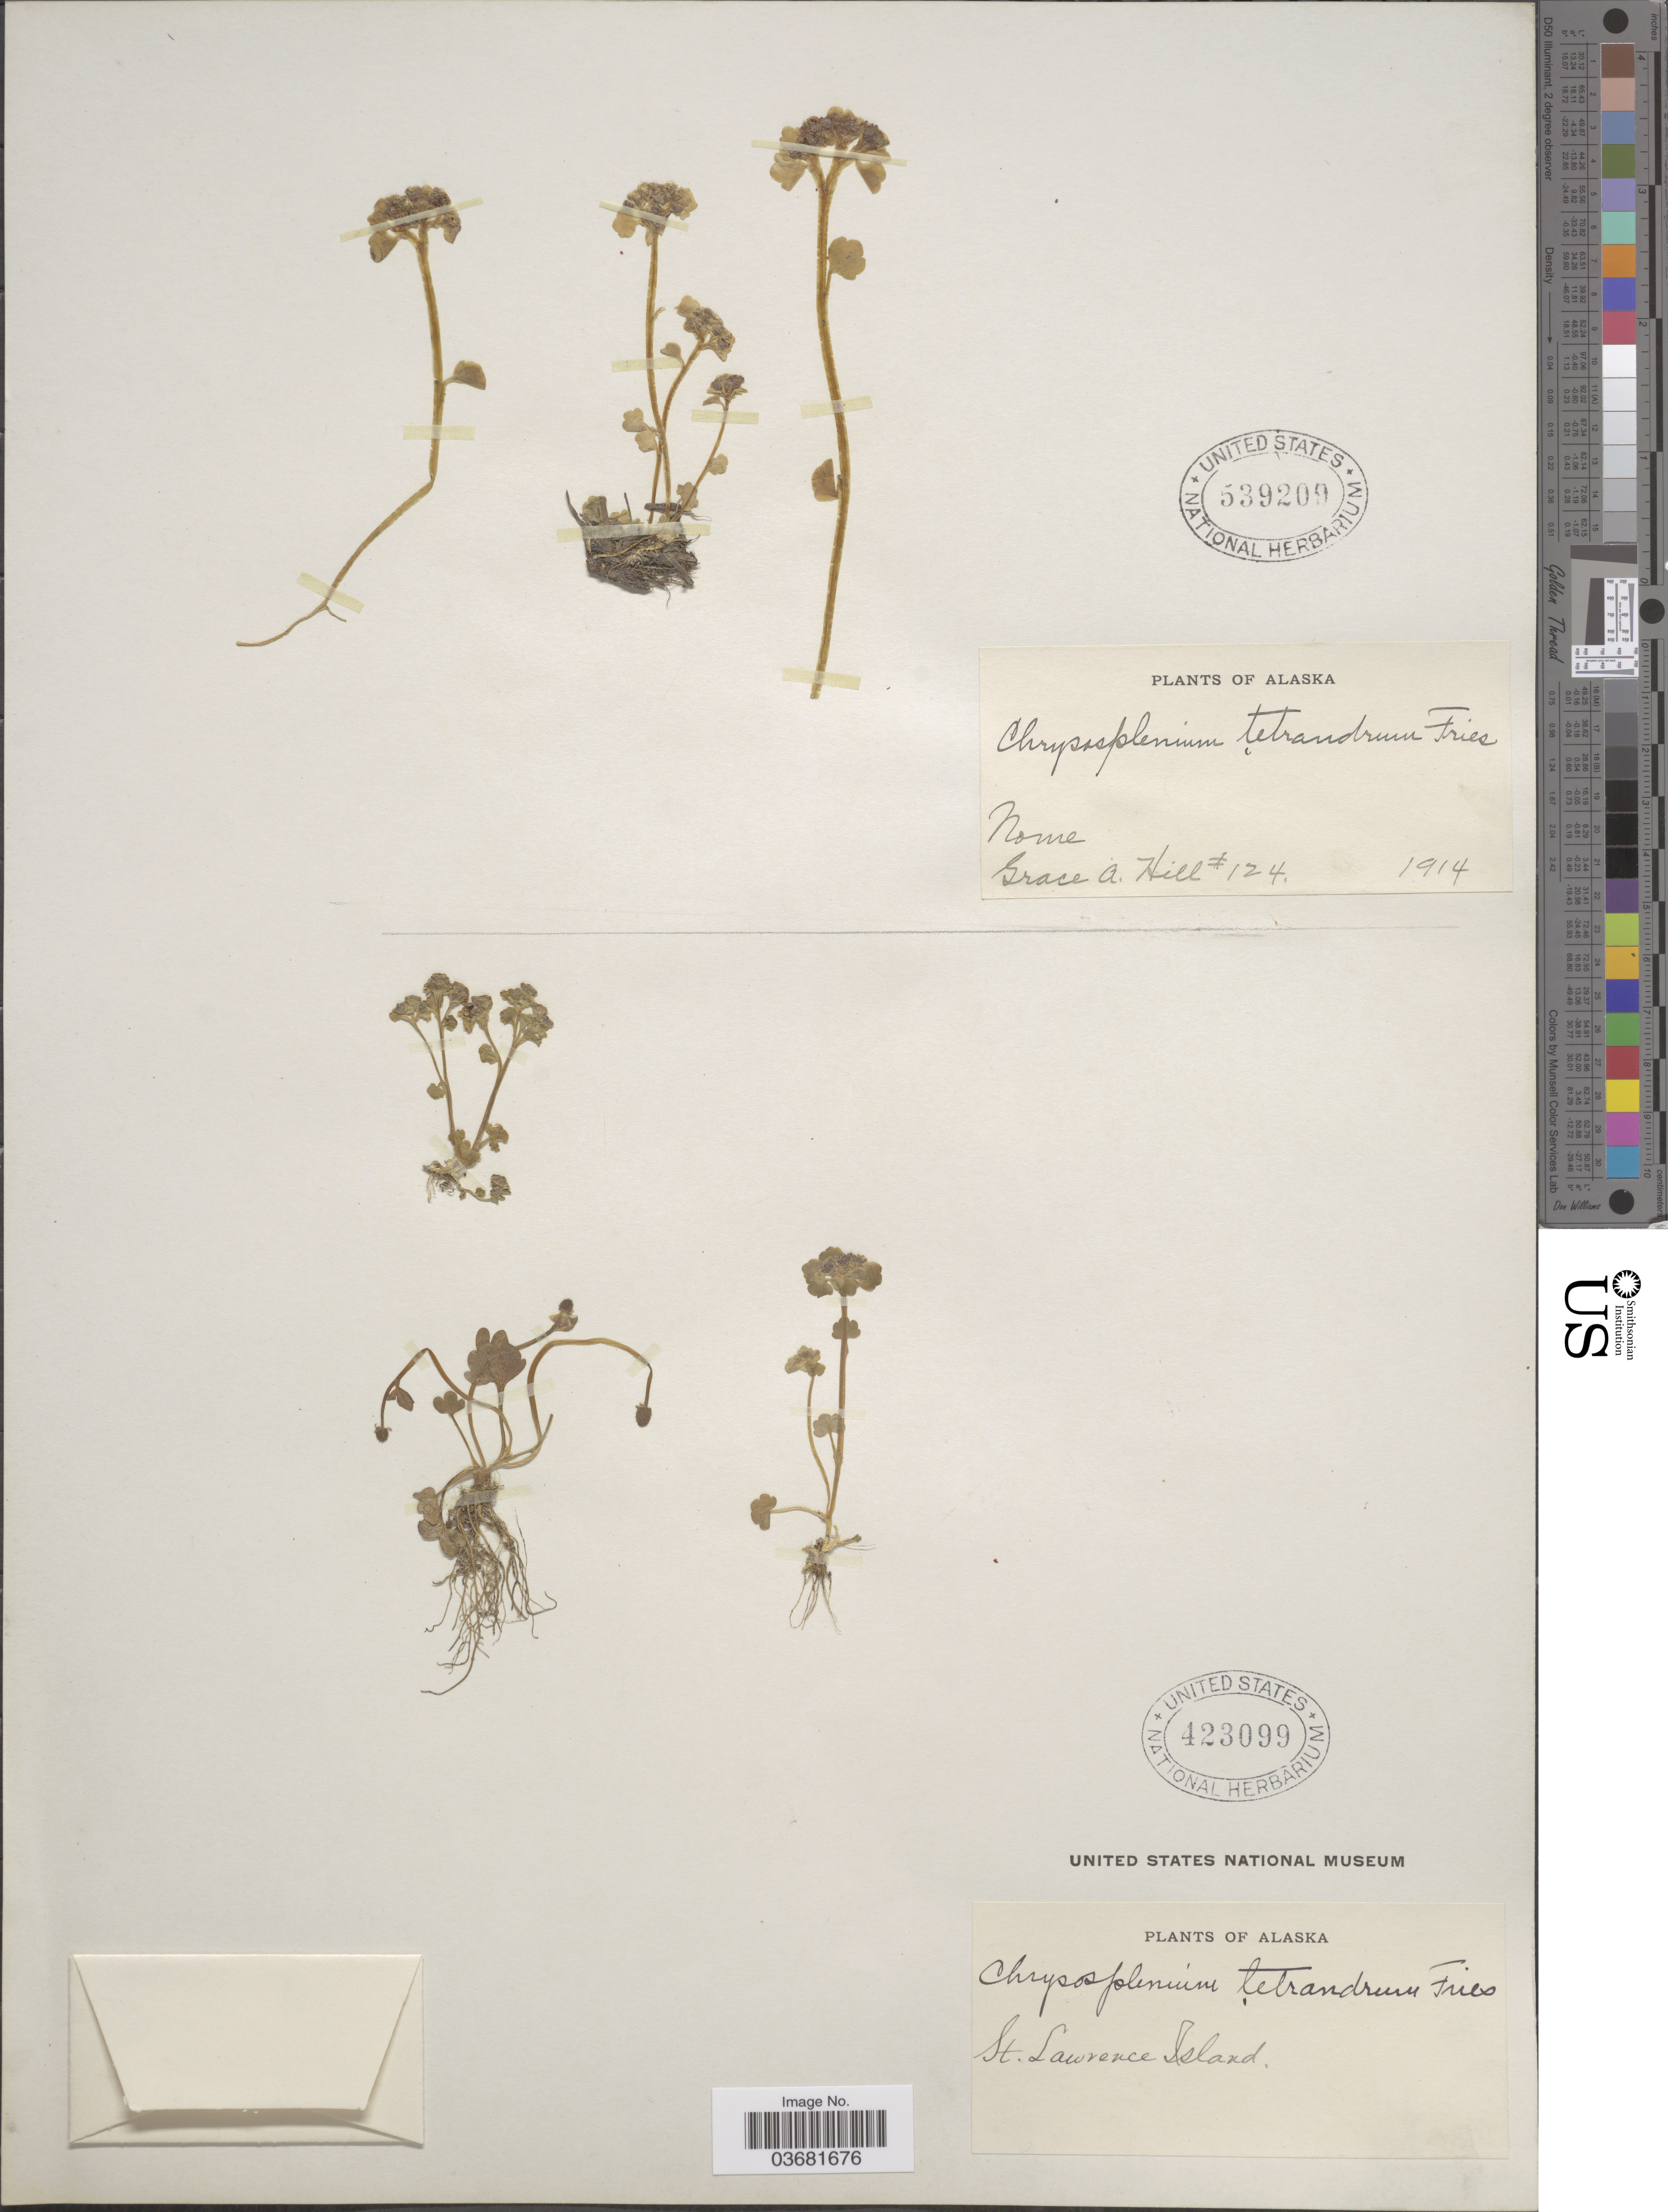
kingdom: Plantae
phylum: Tracheophyta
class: Magnoliopsida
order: Saxifragales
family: Saxifragaceae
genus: Chrysosplenium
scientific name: Chrysosplenium tetrandrum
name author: (N. Lund) Th. Fr.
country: United States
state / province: Alaska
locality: St. Lawrence Island.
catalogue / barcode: US 423099